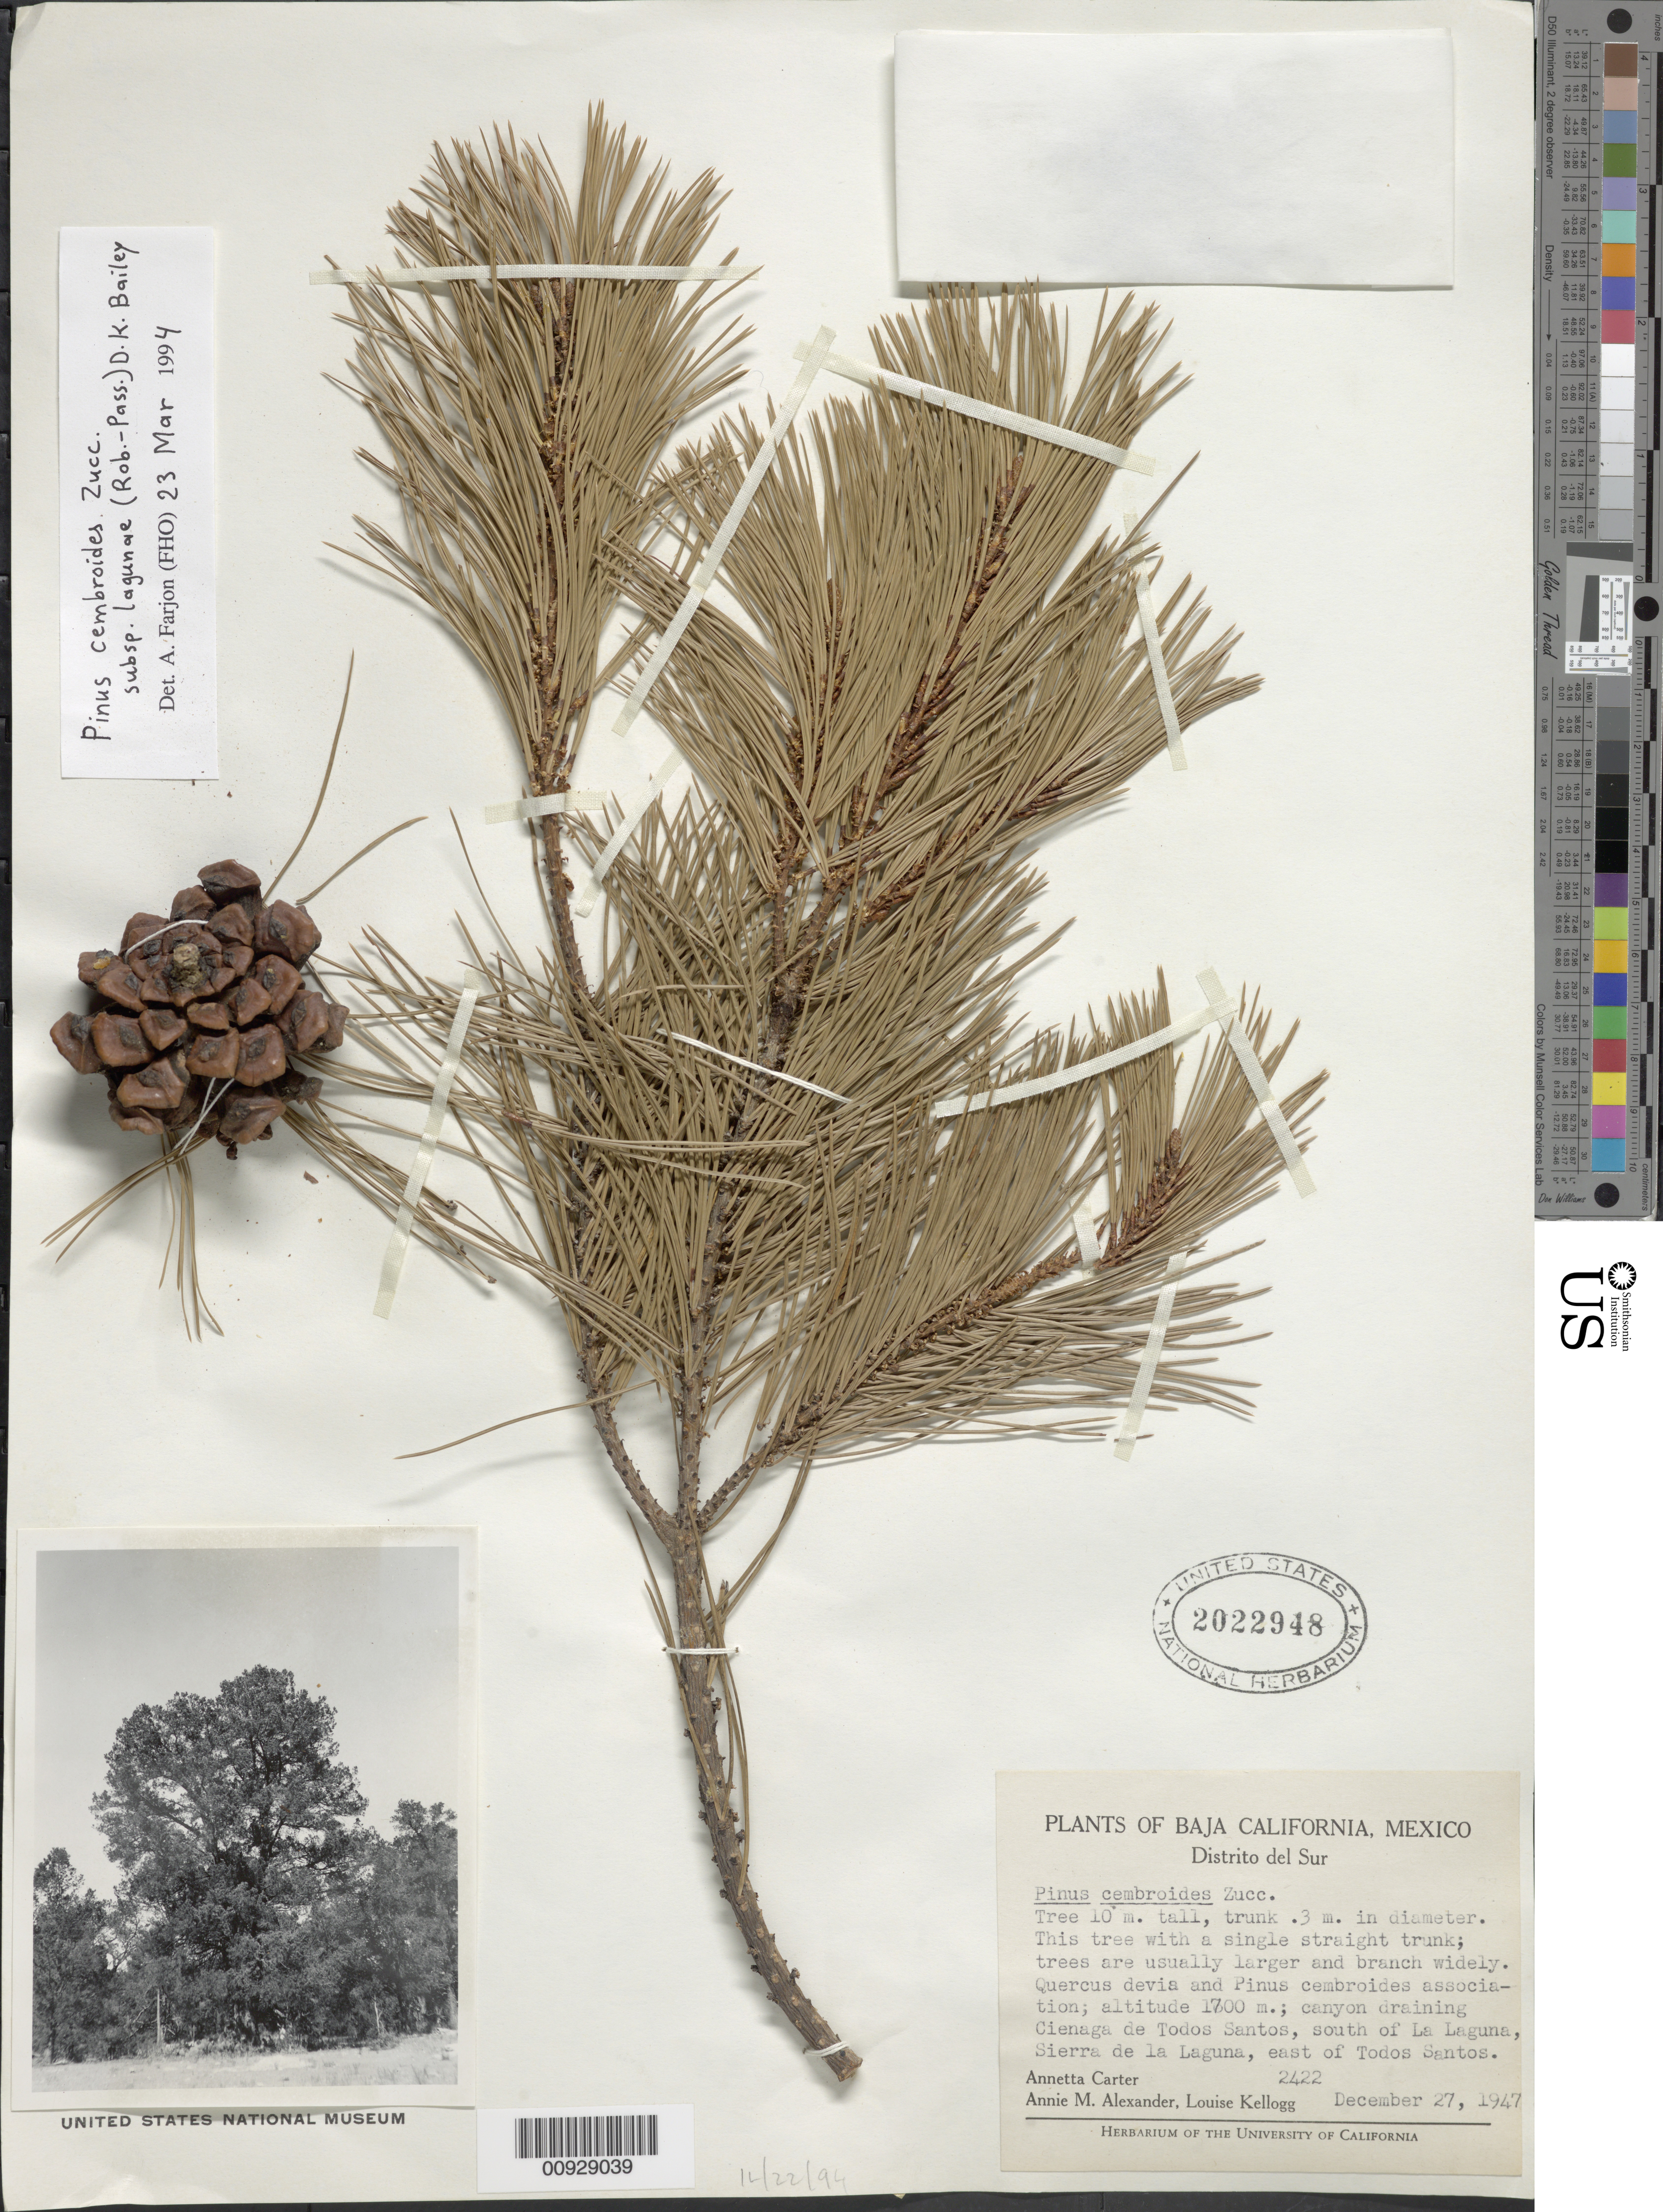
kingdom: Plantae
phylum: Tracheophyta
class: Pinopsida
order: Pinales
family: Pinaceae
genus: Pinus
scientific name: Pinus cembroides subsp. lagunae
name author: (Passini) D.K. Bailey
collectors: A. Carter, A. M. Alexander & L. Kellogg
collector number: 2422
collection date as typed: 27 Dec 1947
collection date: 1947-12-27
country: Mexico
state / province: Baja California Sur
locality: Canyon draining Cienaga de Todos Santos, south of La Laguna, Sierra de la Laguna, east of Todos Santos. Baja California Distrito del Sur.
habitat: Canyon. Quercus devia and Pinus cembroides association.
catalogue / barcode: US 2022948